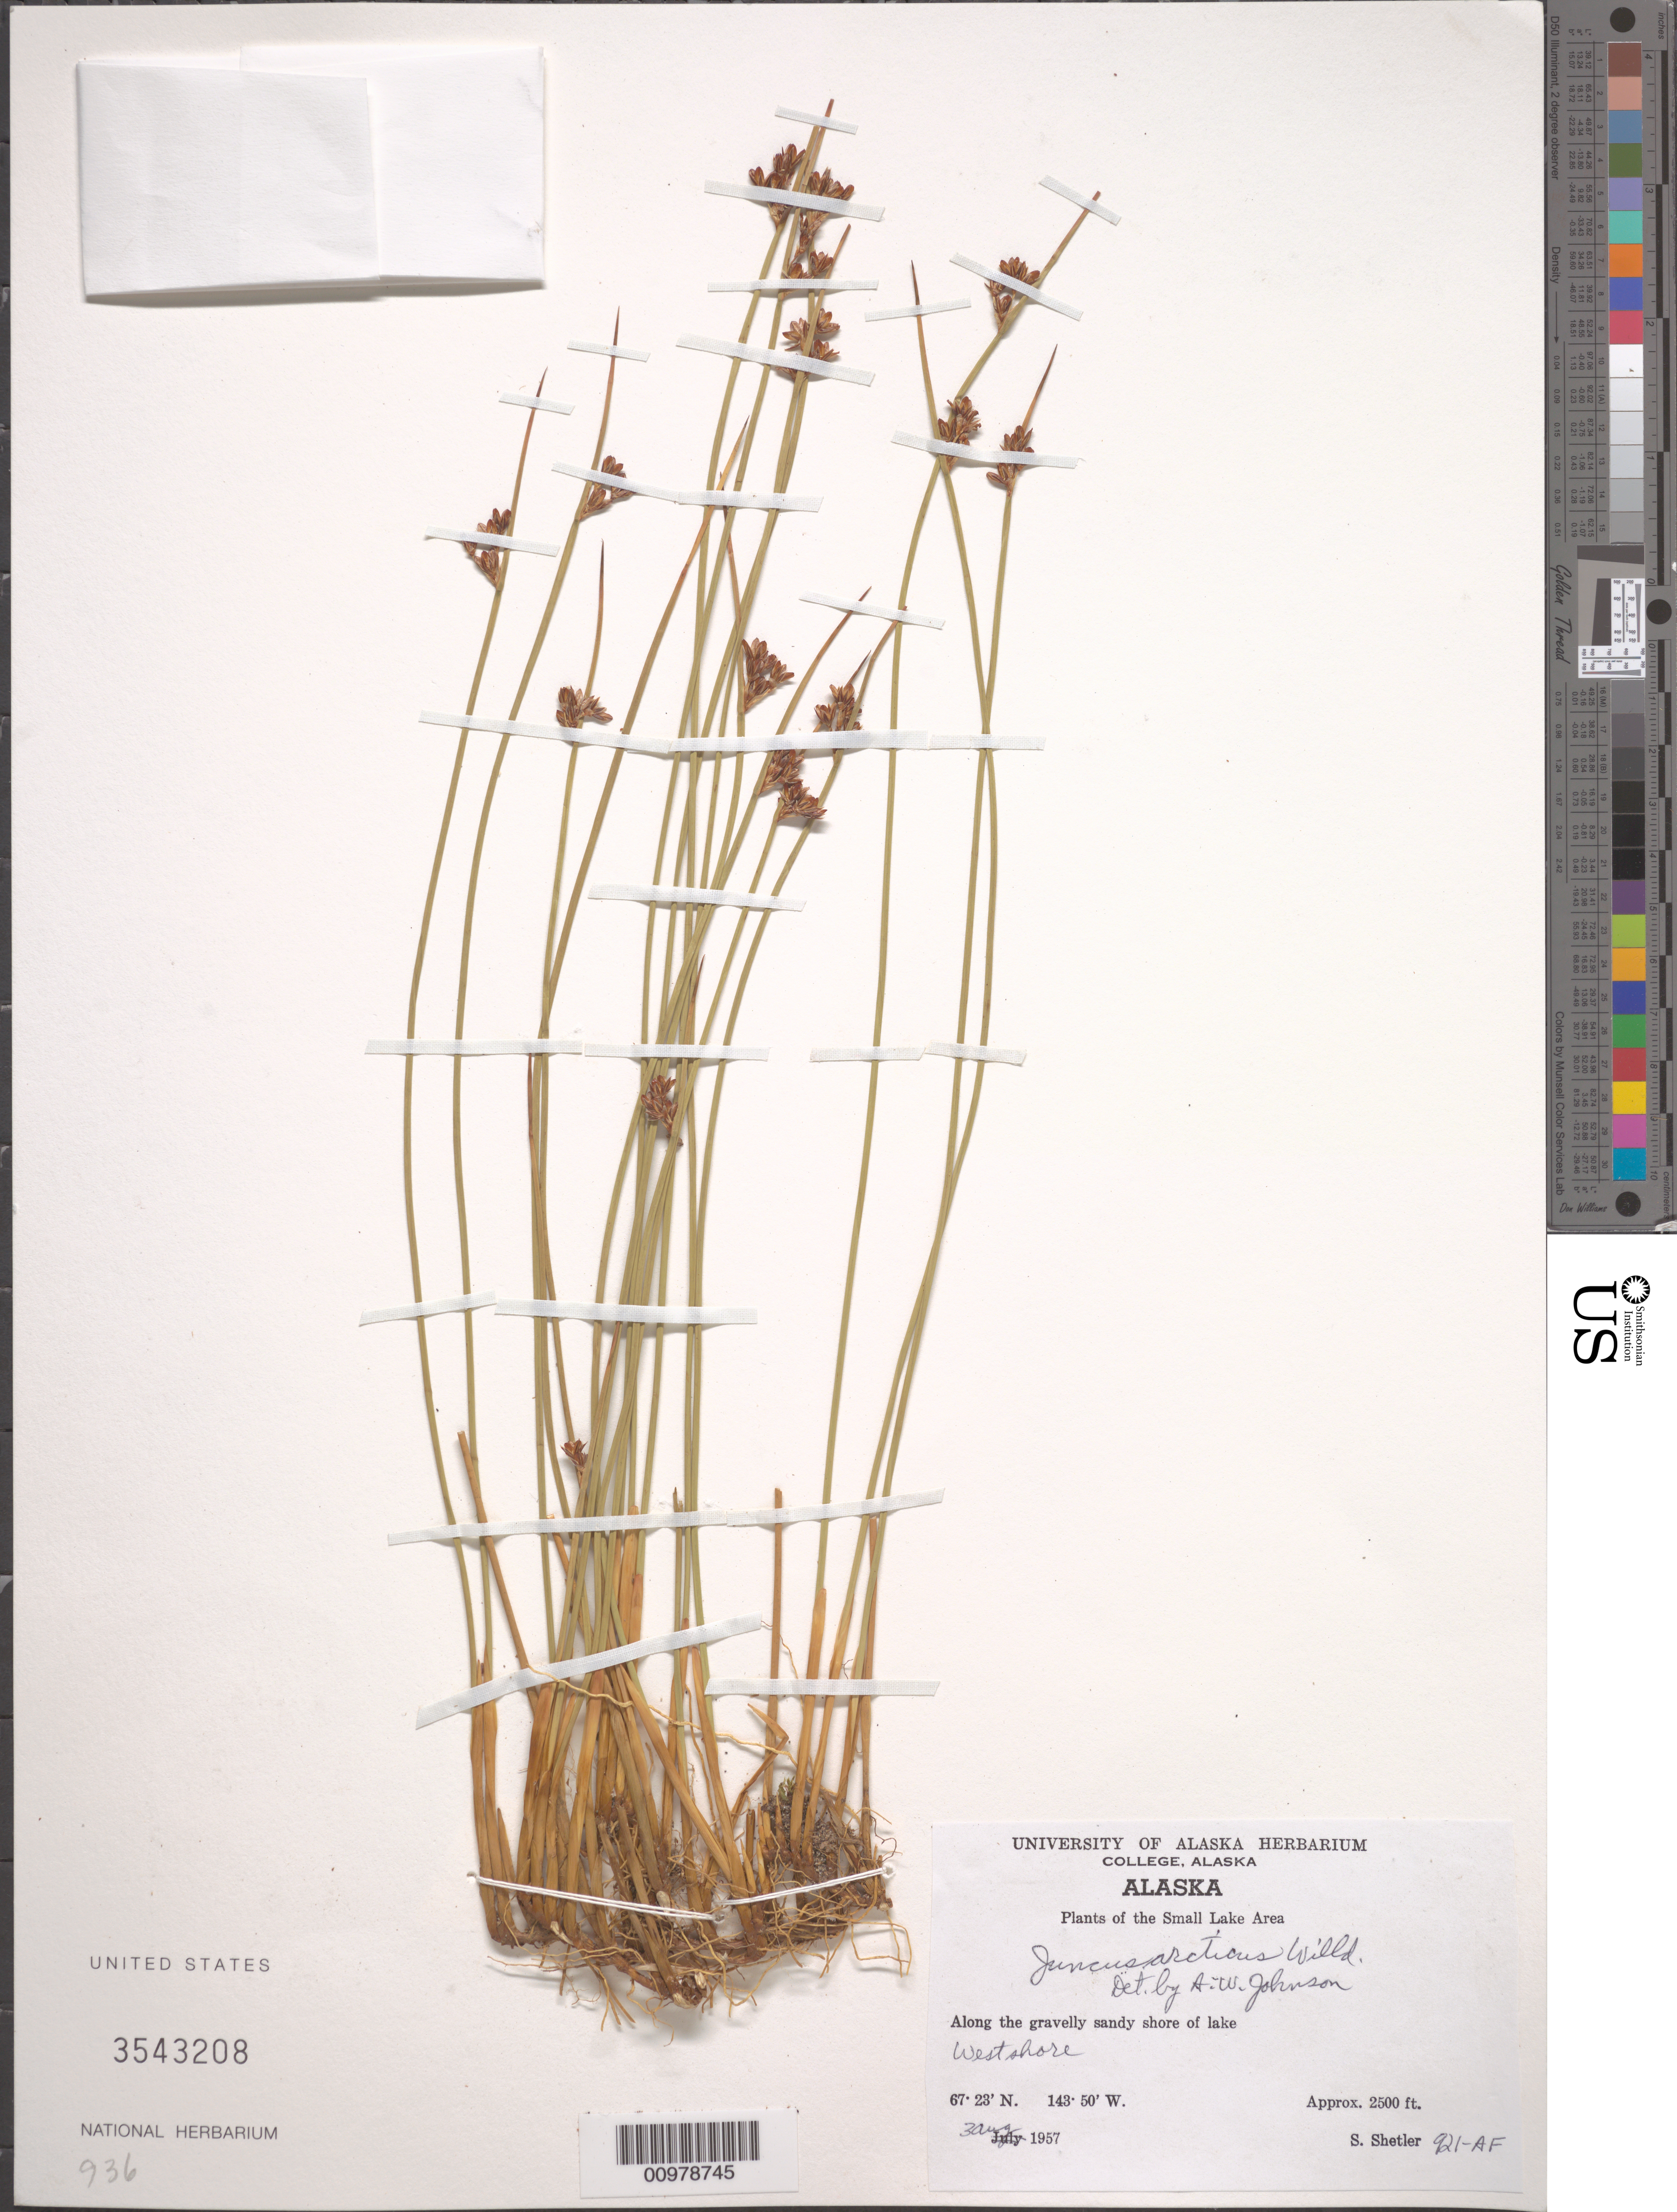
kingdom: Plantae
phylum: Tracheophyta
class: Liliopsida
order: Poales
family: Juncaceae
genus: Juncus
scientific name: Juncus arcticus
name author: Willd.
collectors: S. Shetler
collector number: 921-AF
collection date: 1957-08-03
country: United States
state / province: Alaska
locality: Small Lake Area. Along the gravelly sandy shore of lake. West shore.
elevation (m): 762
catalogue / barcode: US 3543208